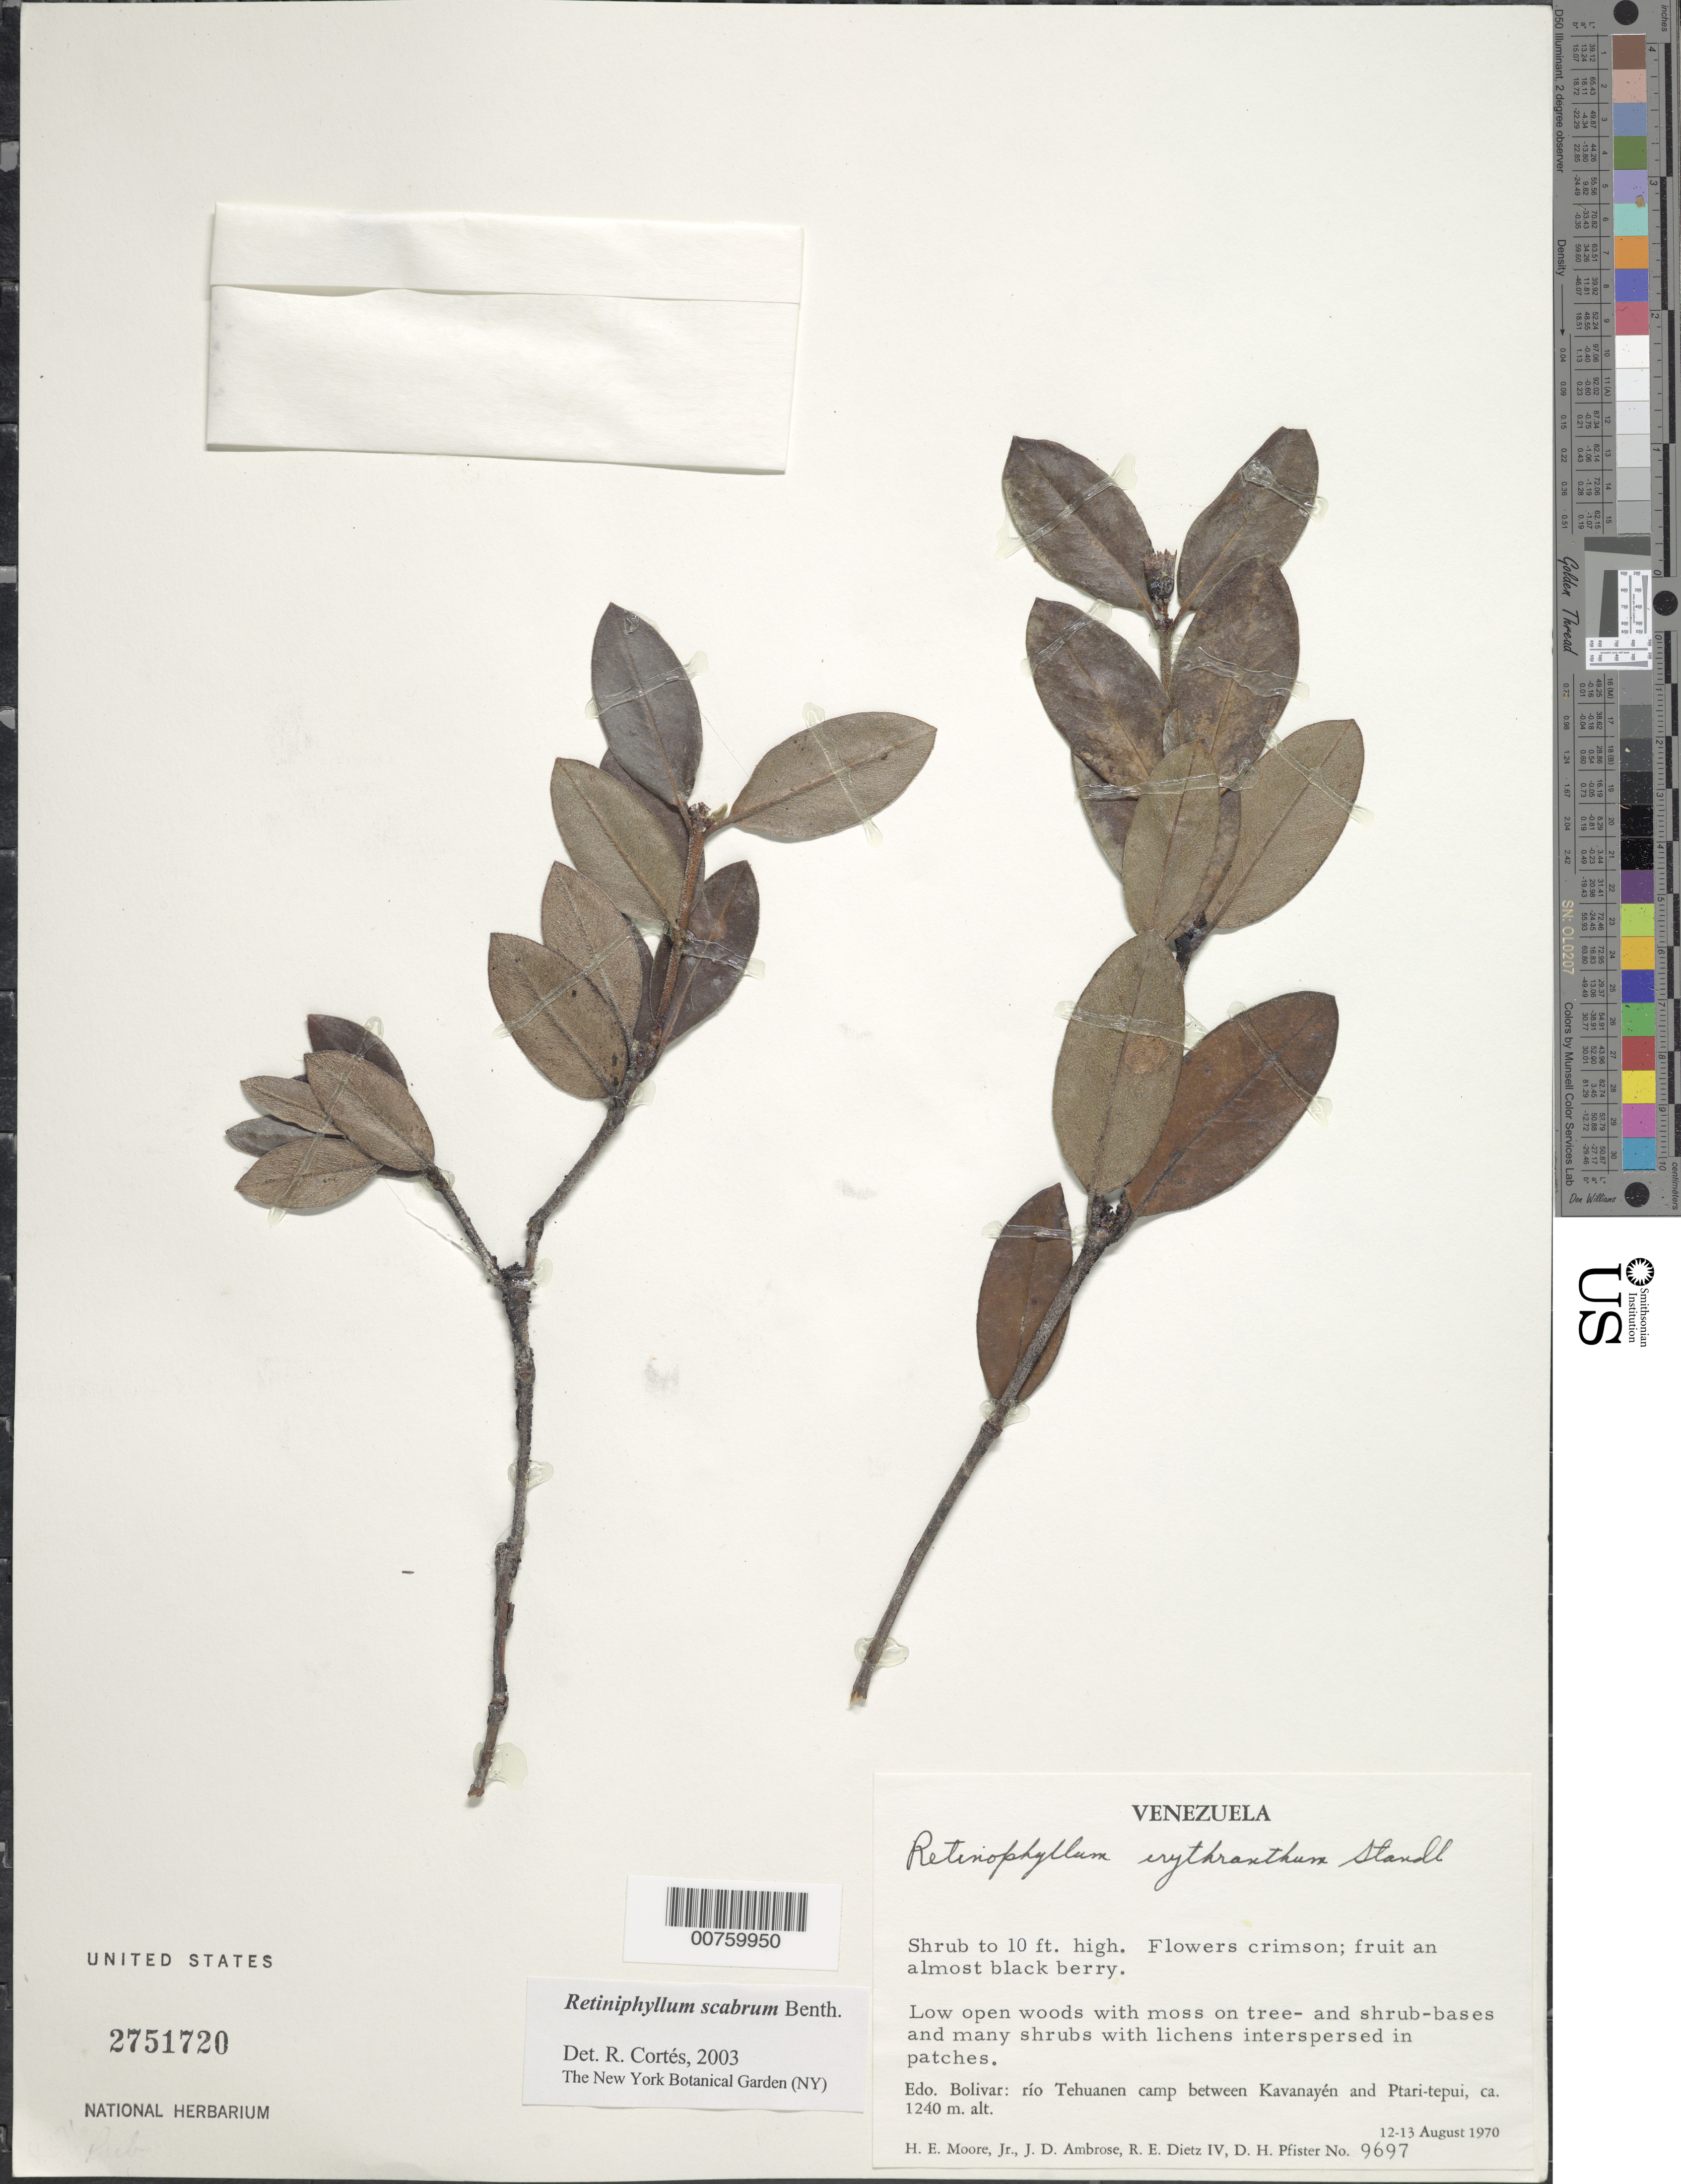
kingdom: Plantae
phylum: Tracheophyta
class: Magnoliopsida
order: Gentianales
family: Rubiaceae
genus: Retiniphyllum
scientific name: Retiniphyllum scabrum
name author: Benth.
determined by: Cortes R., G.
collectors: H. E. Moore, J. D. Ambrose, R. Dietz & D. H. Pfister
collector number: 9697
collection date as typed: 12-Aug-70 to 13-Aug-70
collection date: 1970-08-12/1970-08-13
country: Venezuela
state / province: Bolívar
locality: Río Tehuanen, camp between Kavanayén and Ptari-tepuí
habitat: Low open woods with moss on tree- and shrub-bases and many shrubs with lichens interspersed in patches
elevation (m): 1240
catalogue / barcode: US 2751720